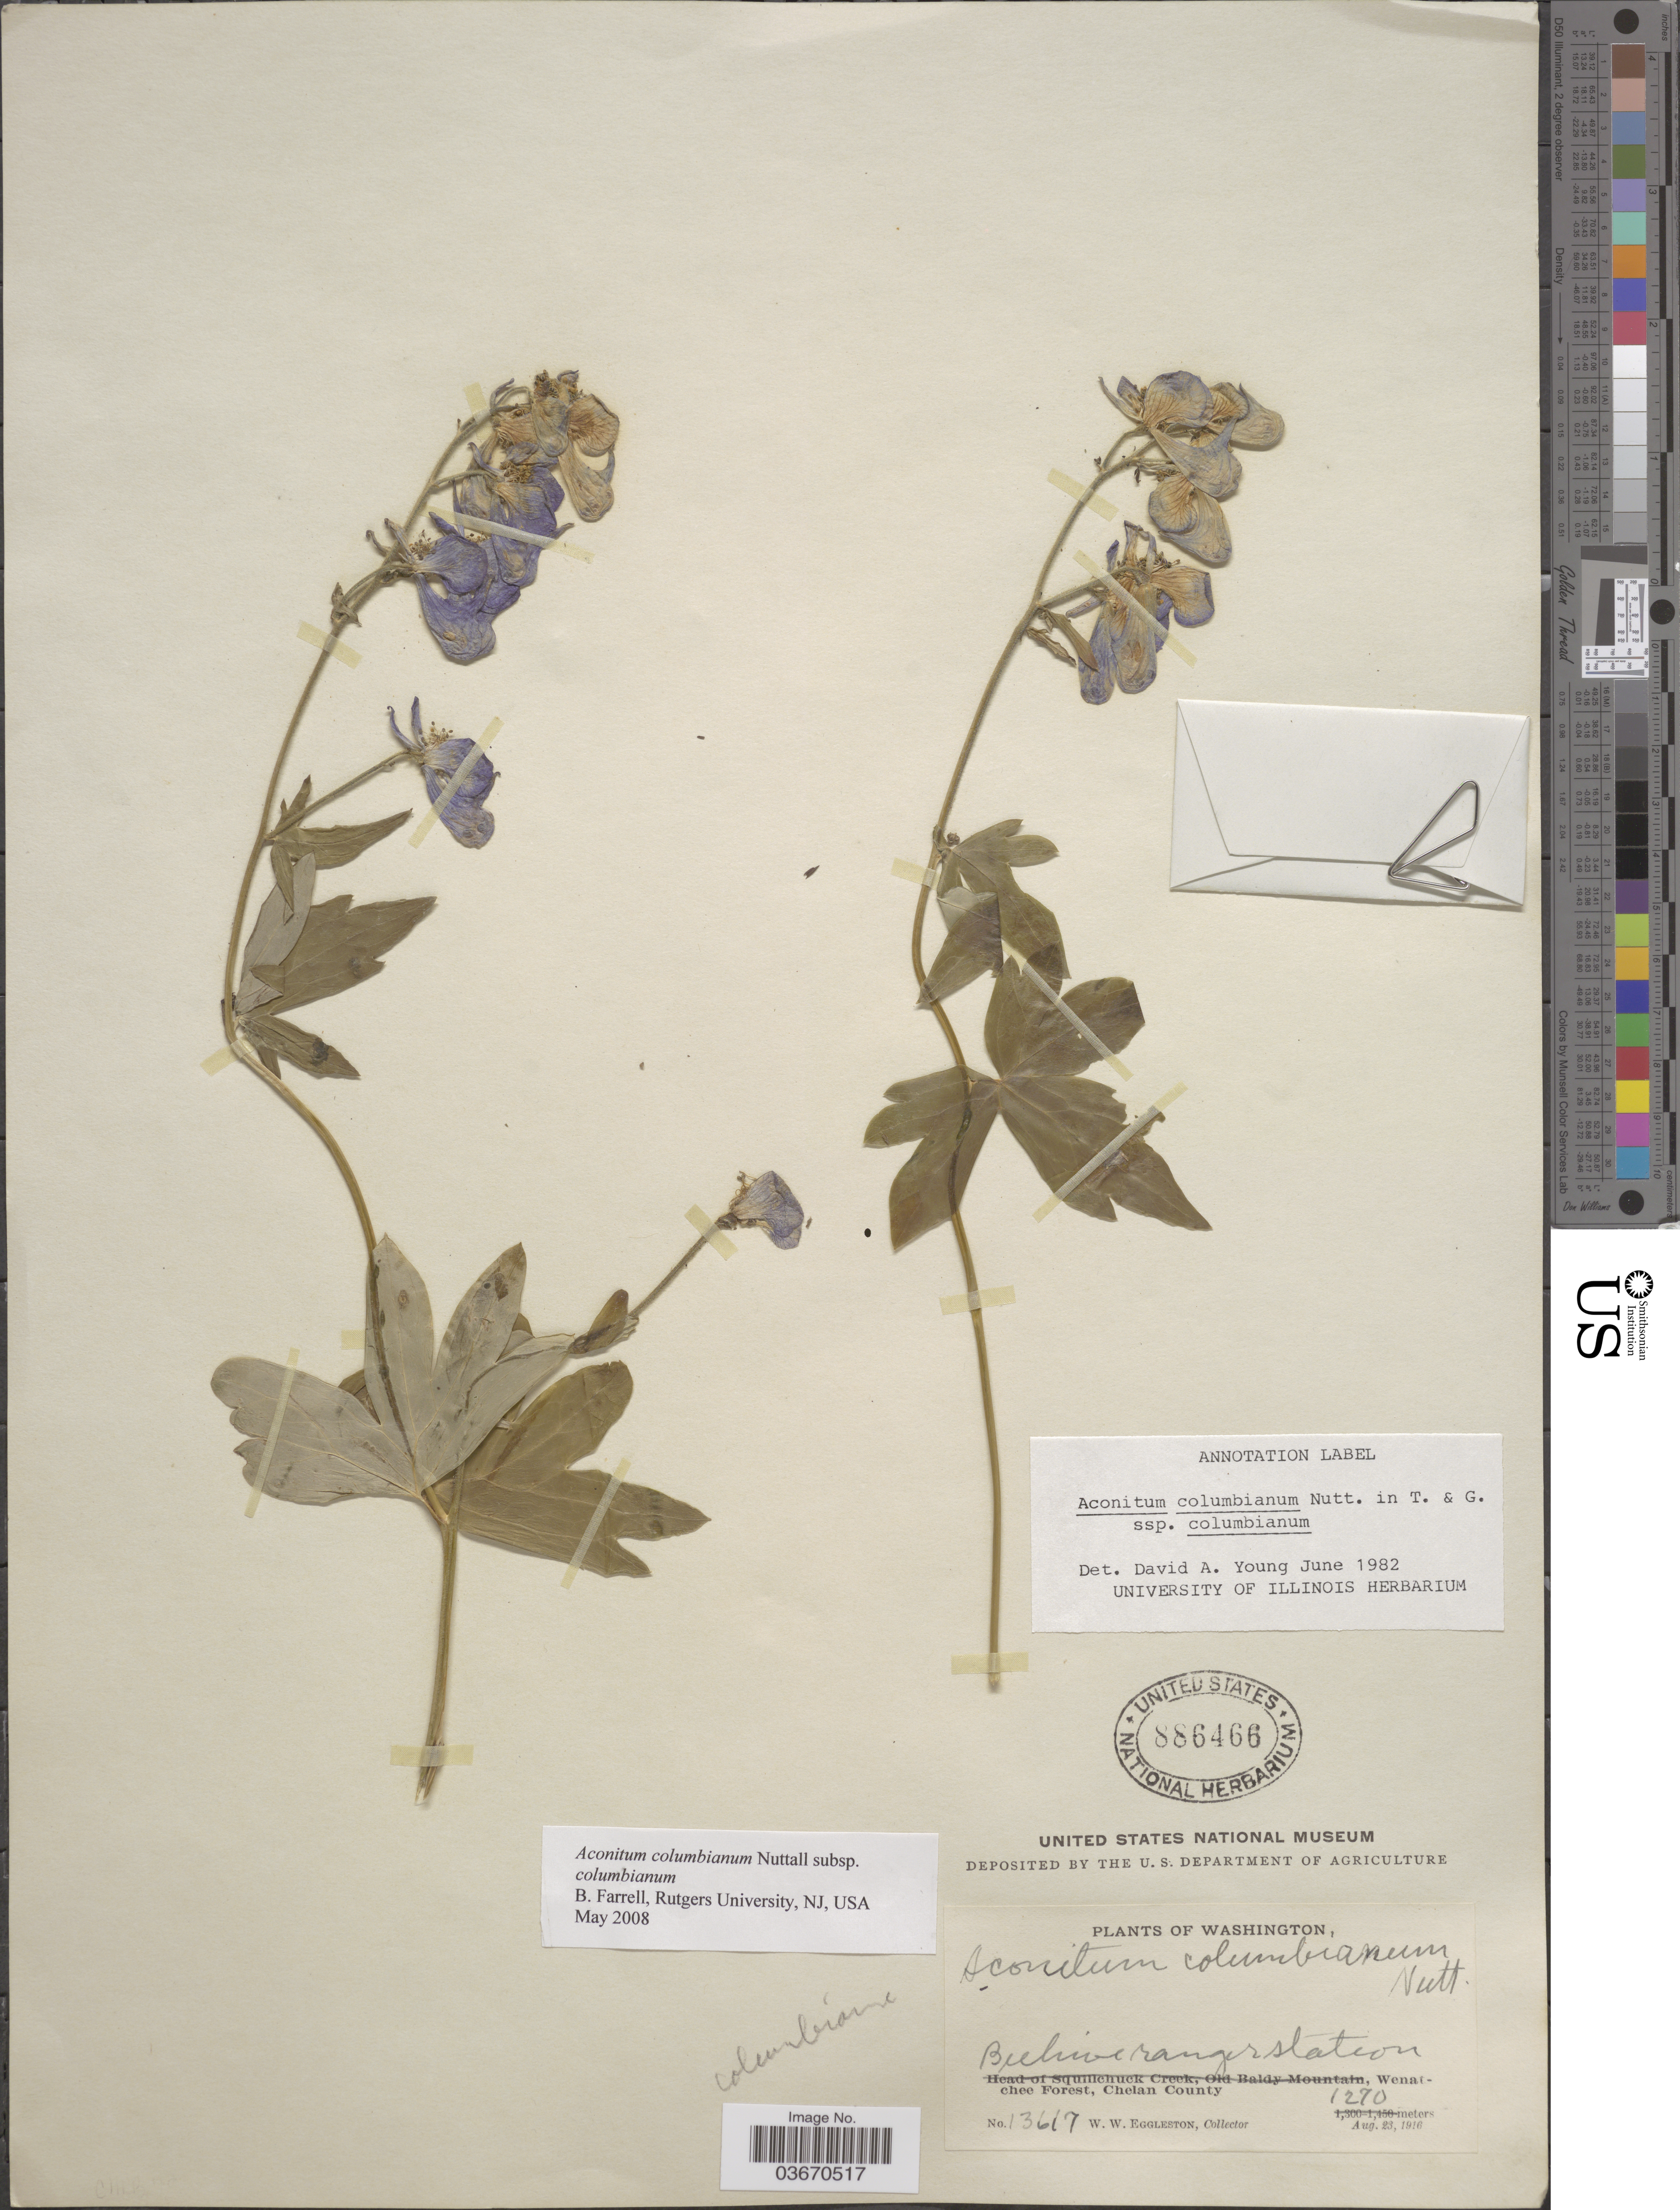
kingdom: Plantae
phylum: Tracheophyta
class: Magnoliopsida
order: Ranunculales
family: Ranunculaceae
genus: Aconitum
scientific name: Aconitum columbianum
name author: Nutt.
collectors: W. W. Eggleston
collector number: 13617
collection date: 1916-08-23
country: United States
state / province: Washington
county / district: Chelan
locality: Beehive ranger station. Wenatchee Forest, Chelan County.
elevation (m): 1270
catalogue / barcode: US 886466